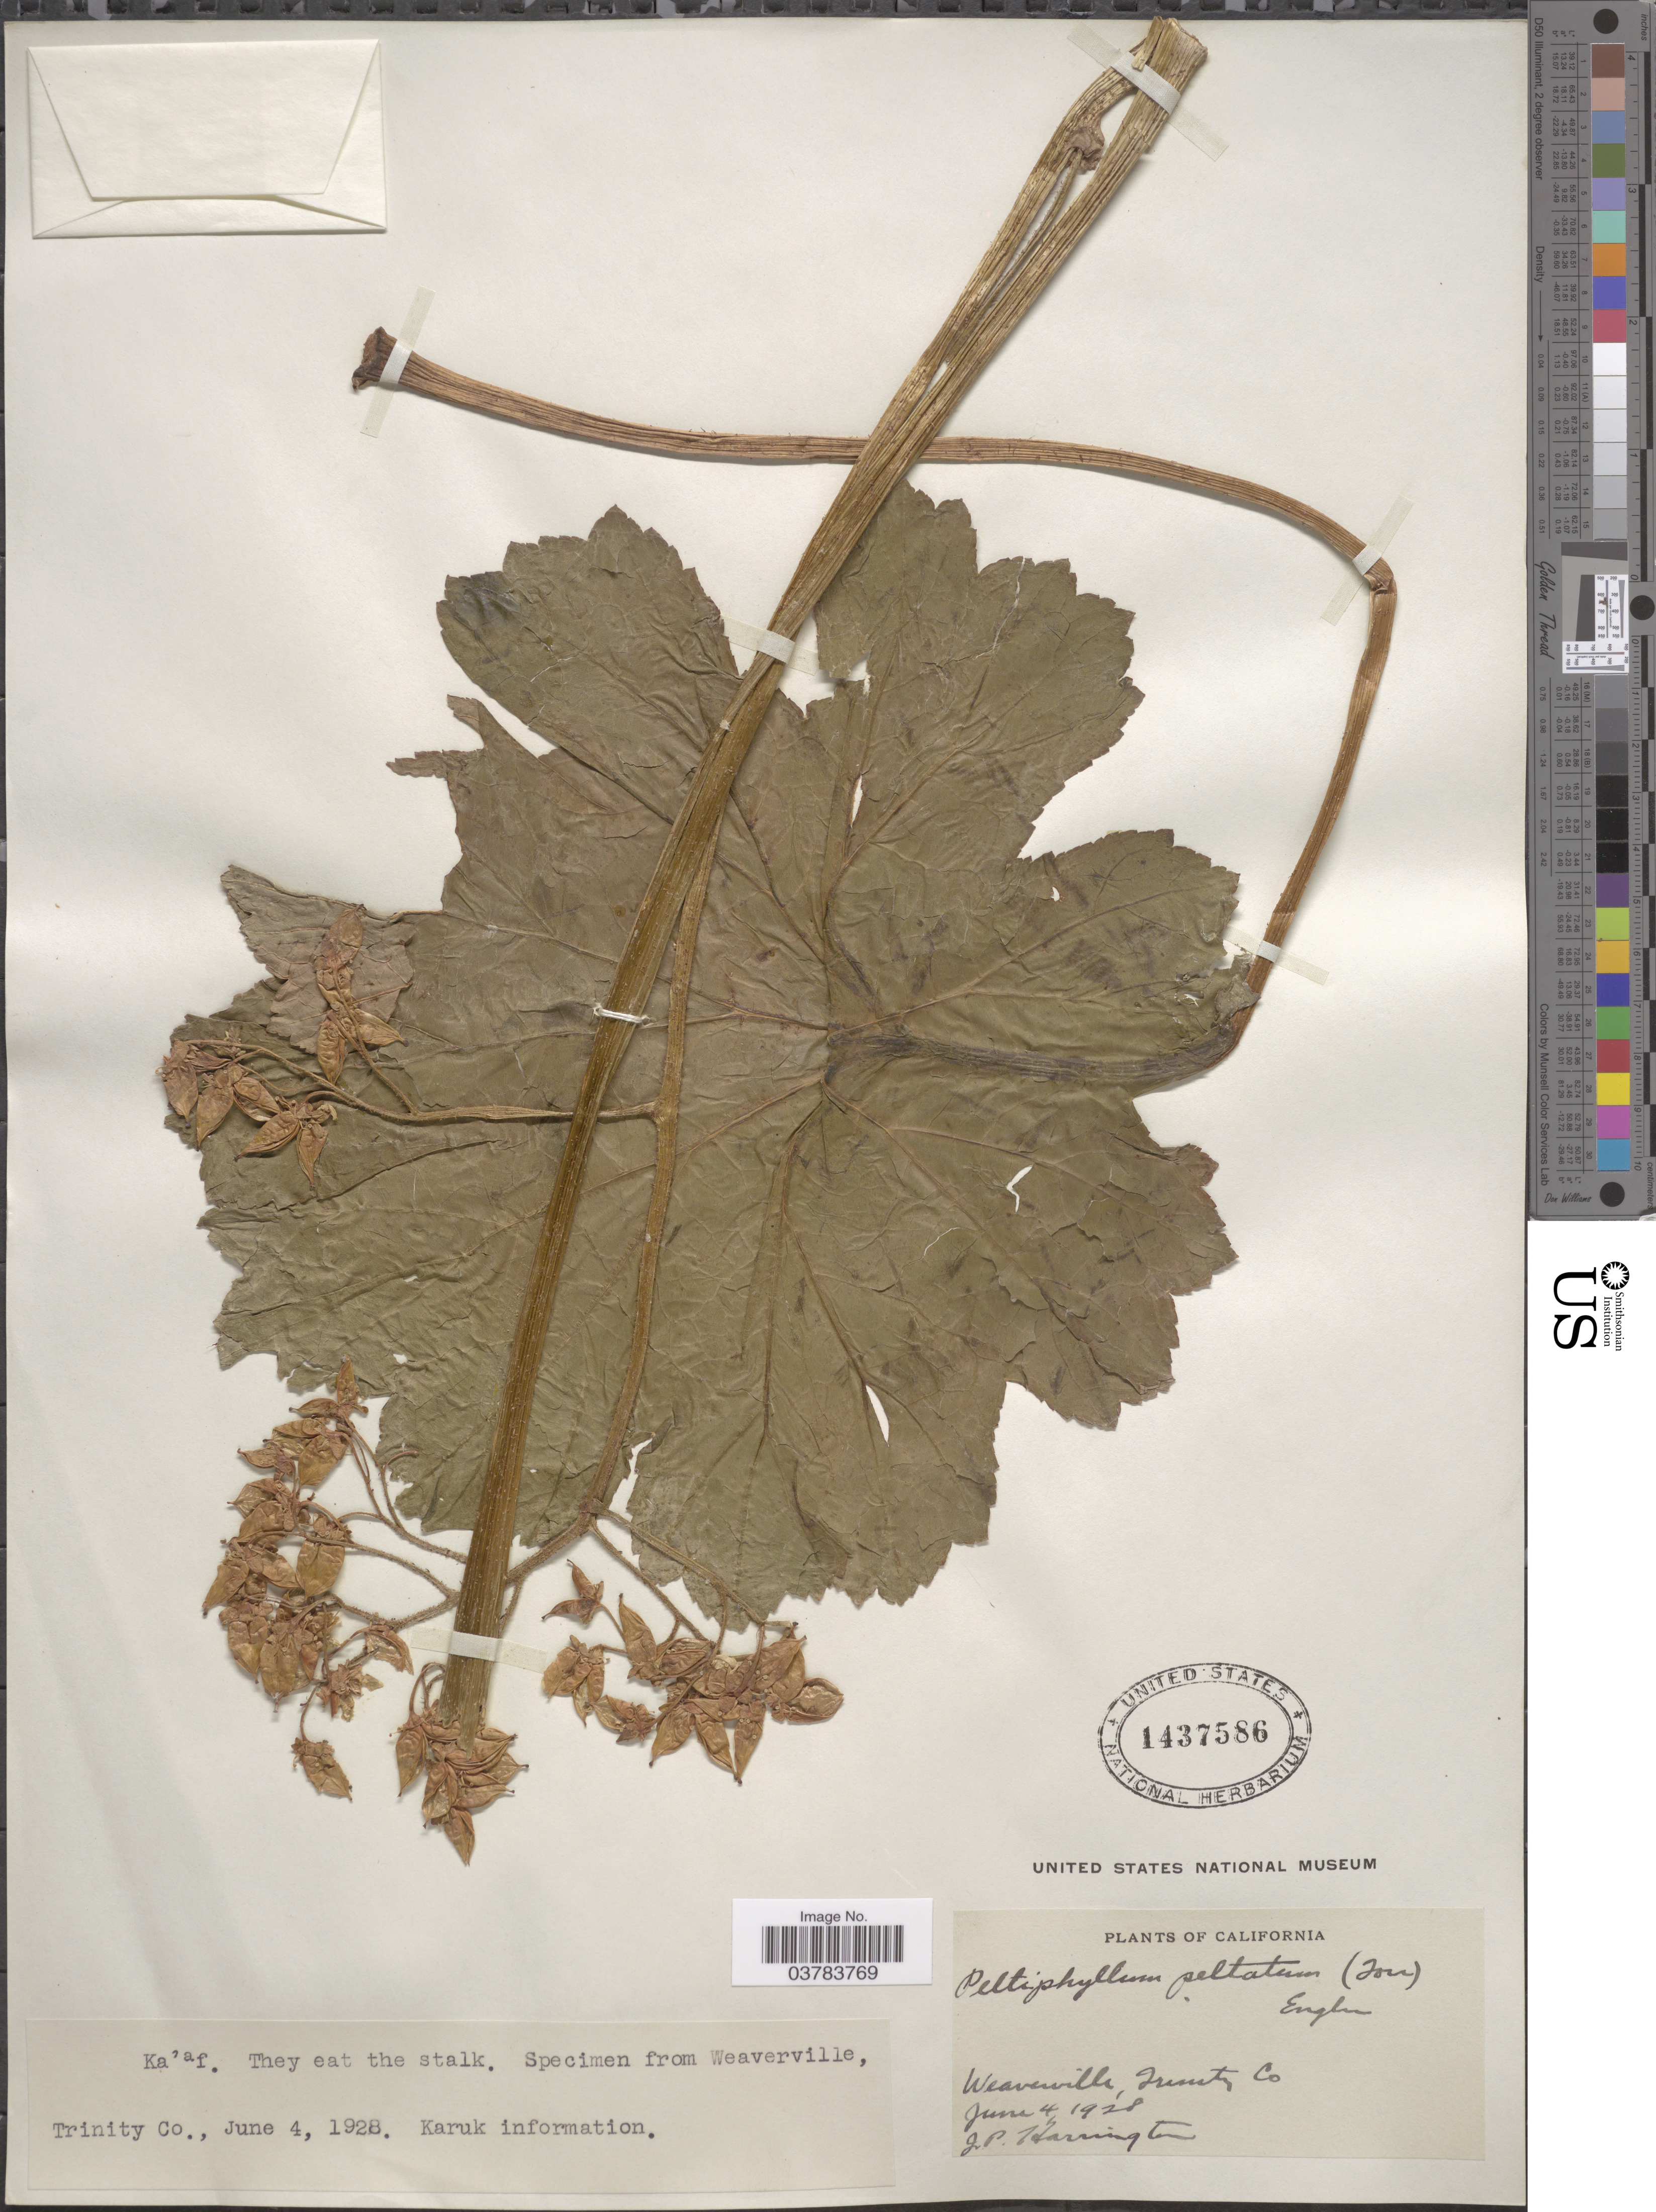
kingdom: Plantae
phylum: Tracheophyta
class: Magnoliopsida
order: Saxifragales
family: Saxifragaceae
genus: Darmera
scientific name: Darmera peltata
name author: (Torr. ex Benth.) Voss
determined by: Strong, Mark T., (BOT), Smithsonian Institution - National Museum of Natural History (UNITED STATES)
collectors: J. Harrington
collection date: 1928-06-04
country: United States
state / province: California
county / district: Trinity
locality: Weaverville, Trinity Co.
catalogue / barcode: US 1437586